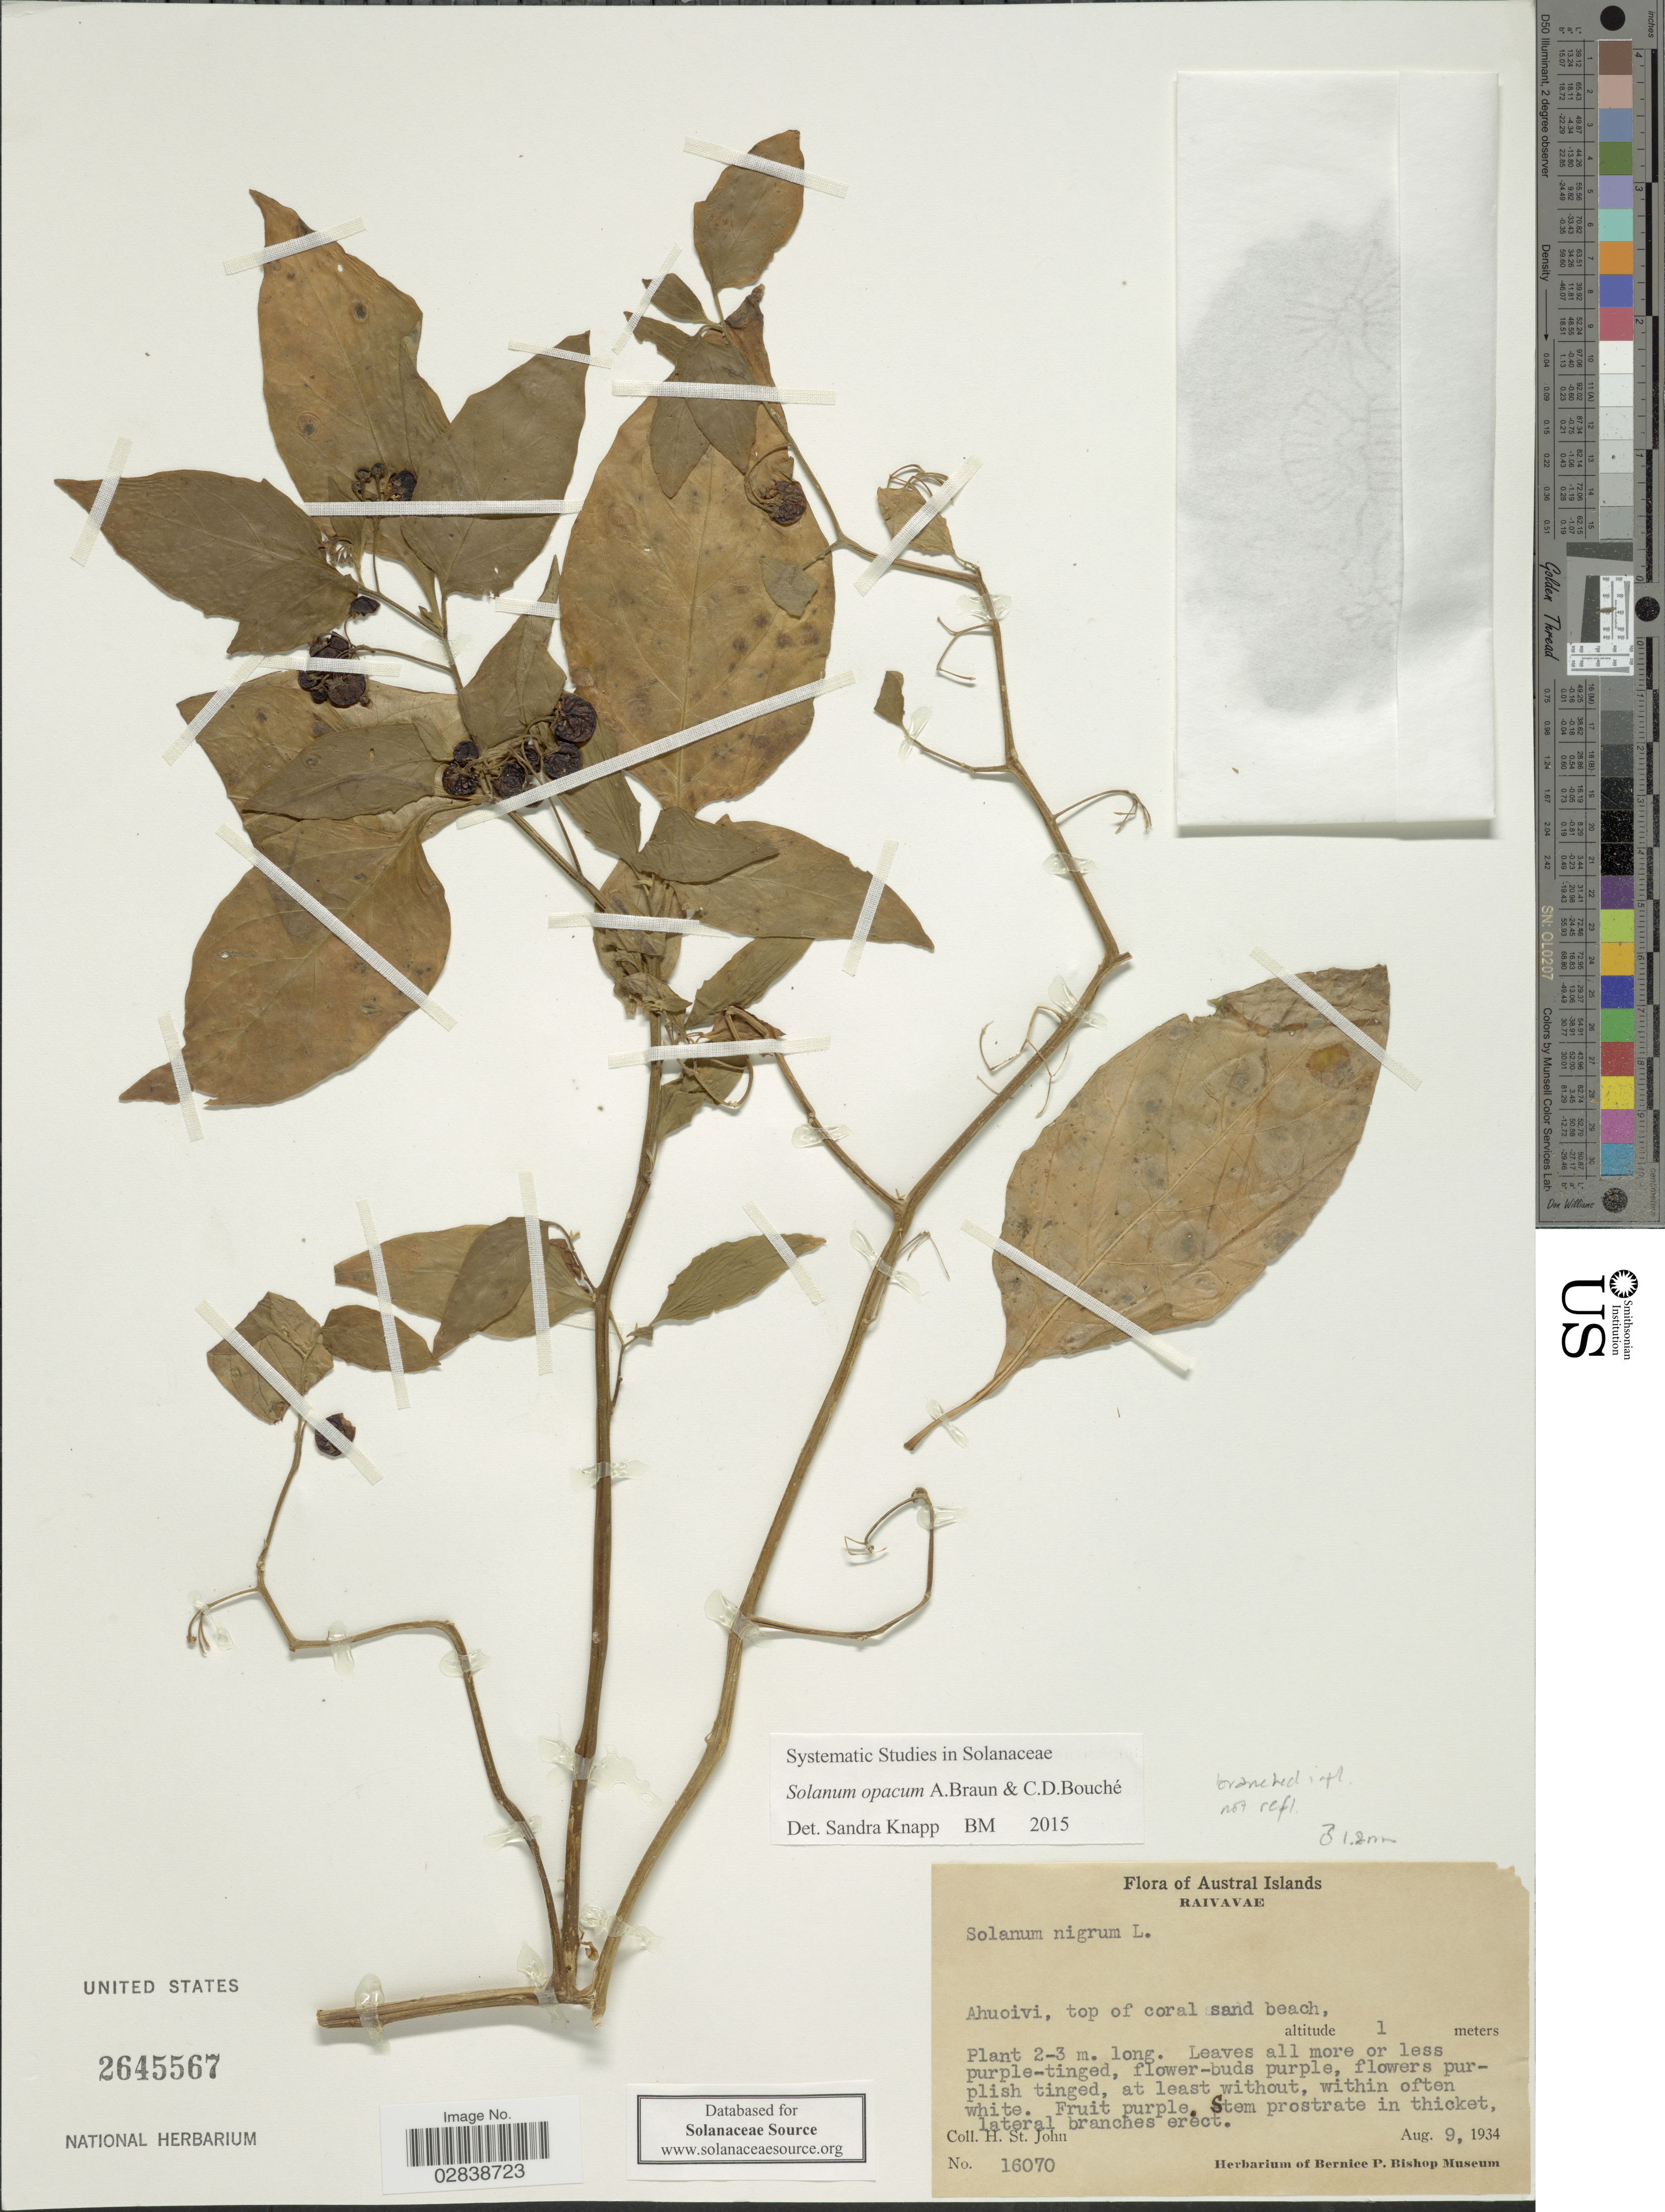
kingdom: Plantae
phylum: Tracheophyta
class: Magnoliopsida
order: Solanales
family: Solanaceae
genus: Solanum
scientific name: Solanum opacum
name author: A. Braun & C.D. Bouché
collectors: H. St. John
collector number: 16070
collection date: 1934-08-09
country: French Polynesia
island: Raivavae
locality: Austral Islands. Raivavae. Ahuoivi, top of coral sand beach.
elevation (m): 1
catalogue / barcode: US 2645567